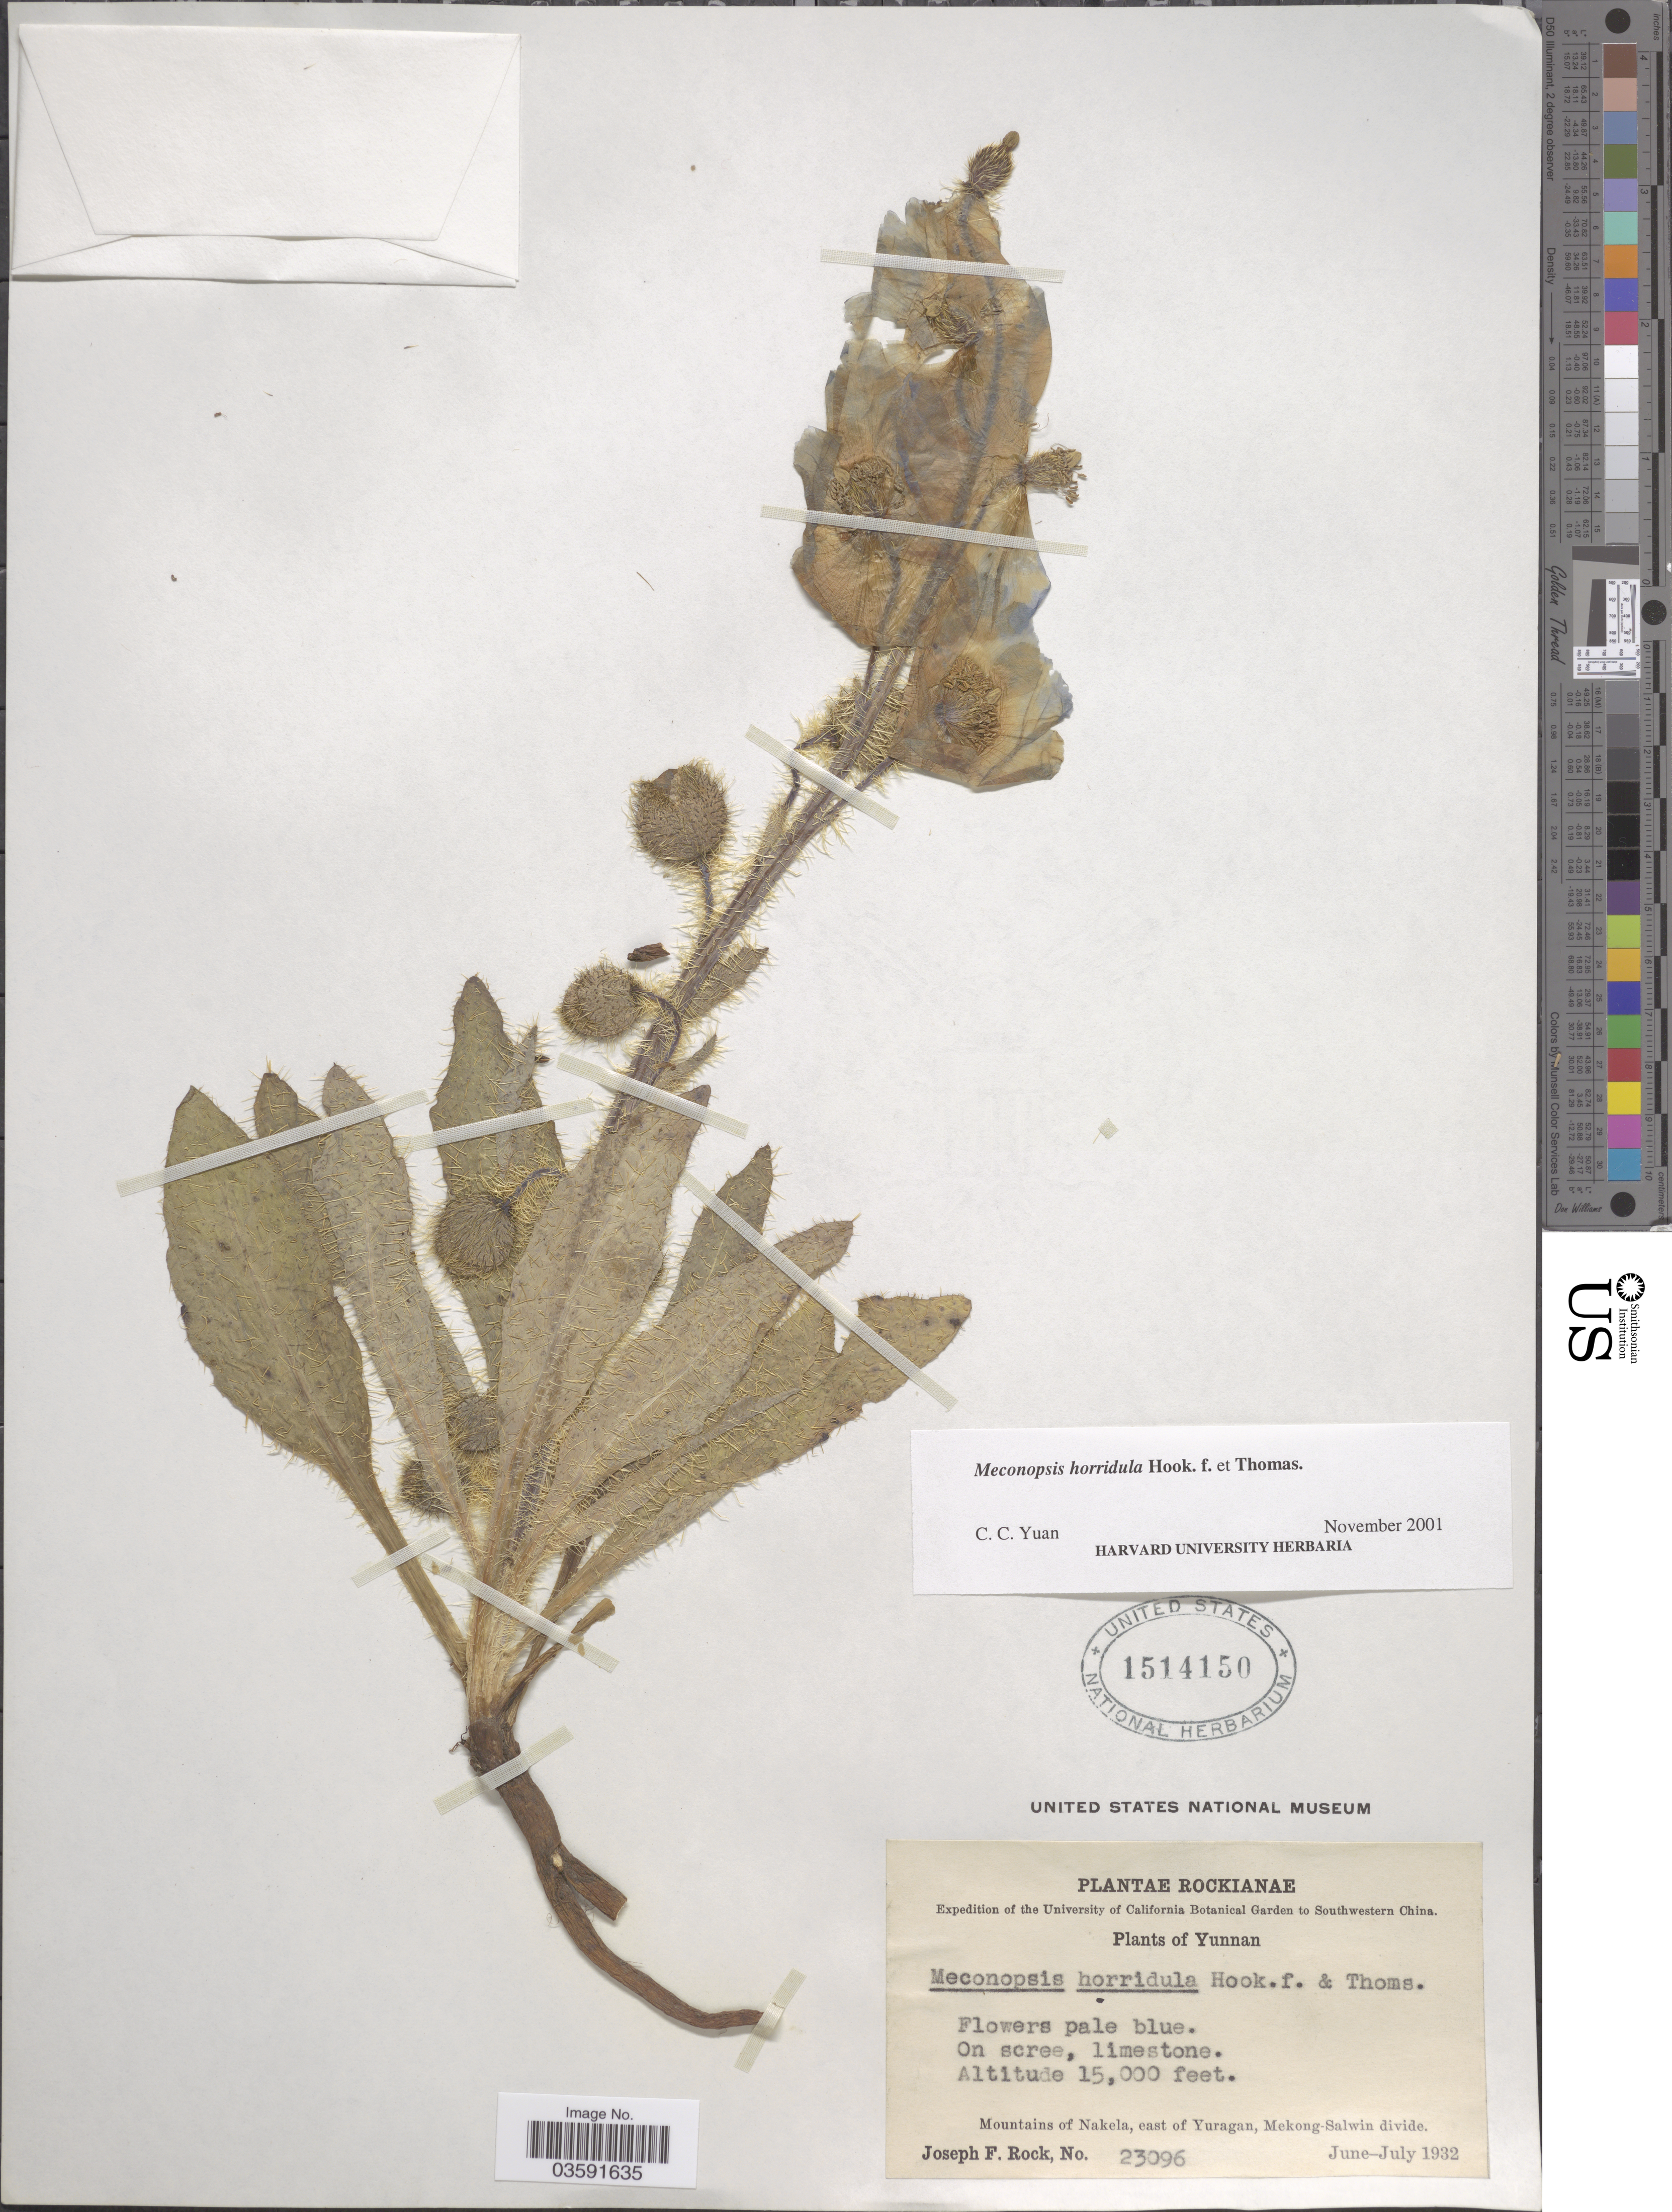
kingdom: Plantae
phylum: Tracheophyta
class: Magnoliopsida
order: Ranunculales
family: Papaveraceae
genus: Meconopsis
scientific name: Meconopsis horridula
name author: Hook. f. & Thomson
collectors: J. F. Rock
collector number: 23096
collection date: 1932-06/1932-07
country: China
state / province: Yunnan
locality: Southwestern China. Mountains of Nakela, east of Yuragan, Mekong-Salwin divide.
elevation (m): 4572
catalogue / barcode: US 1514150